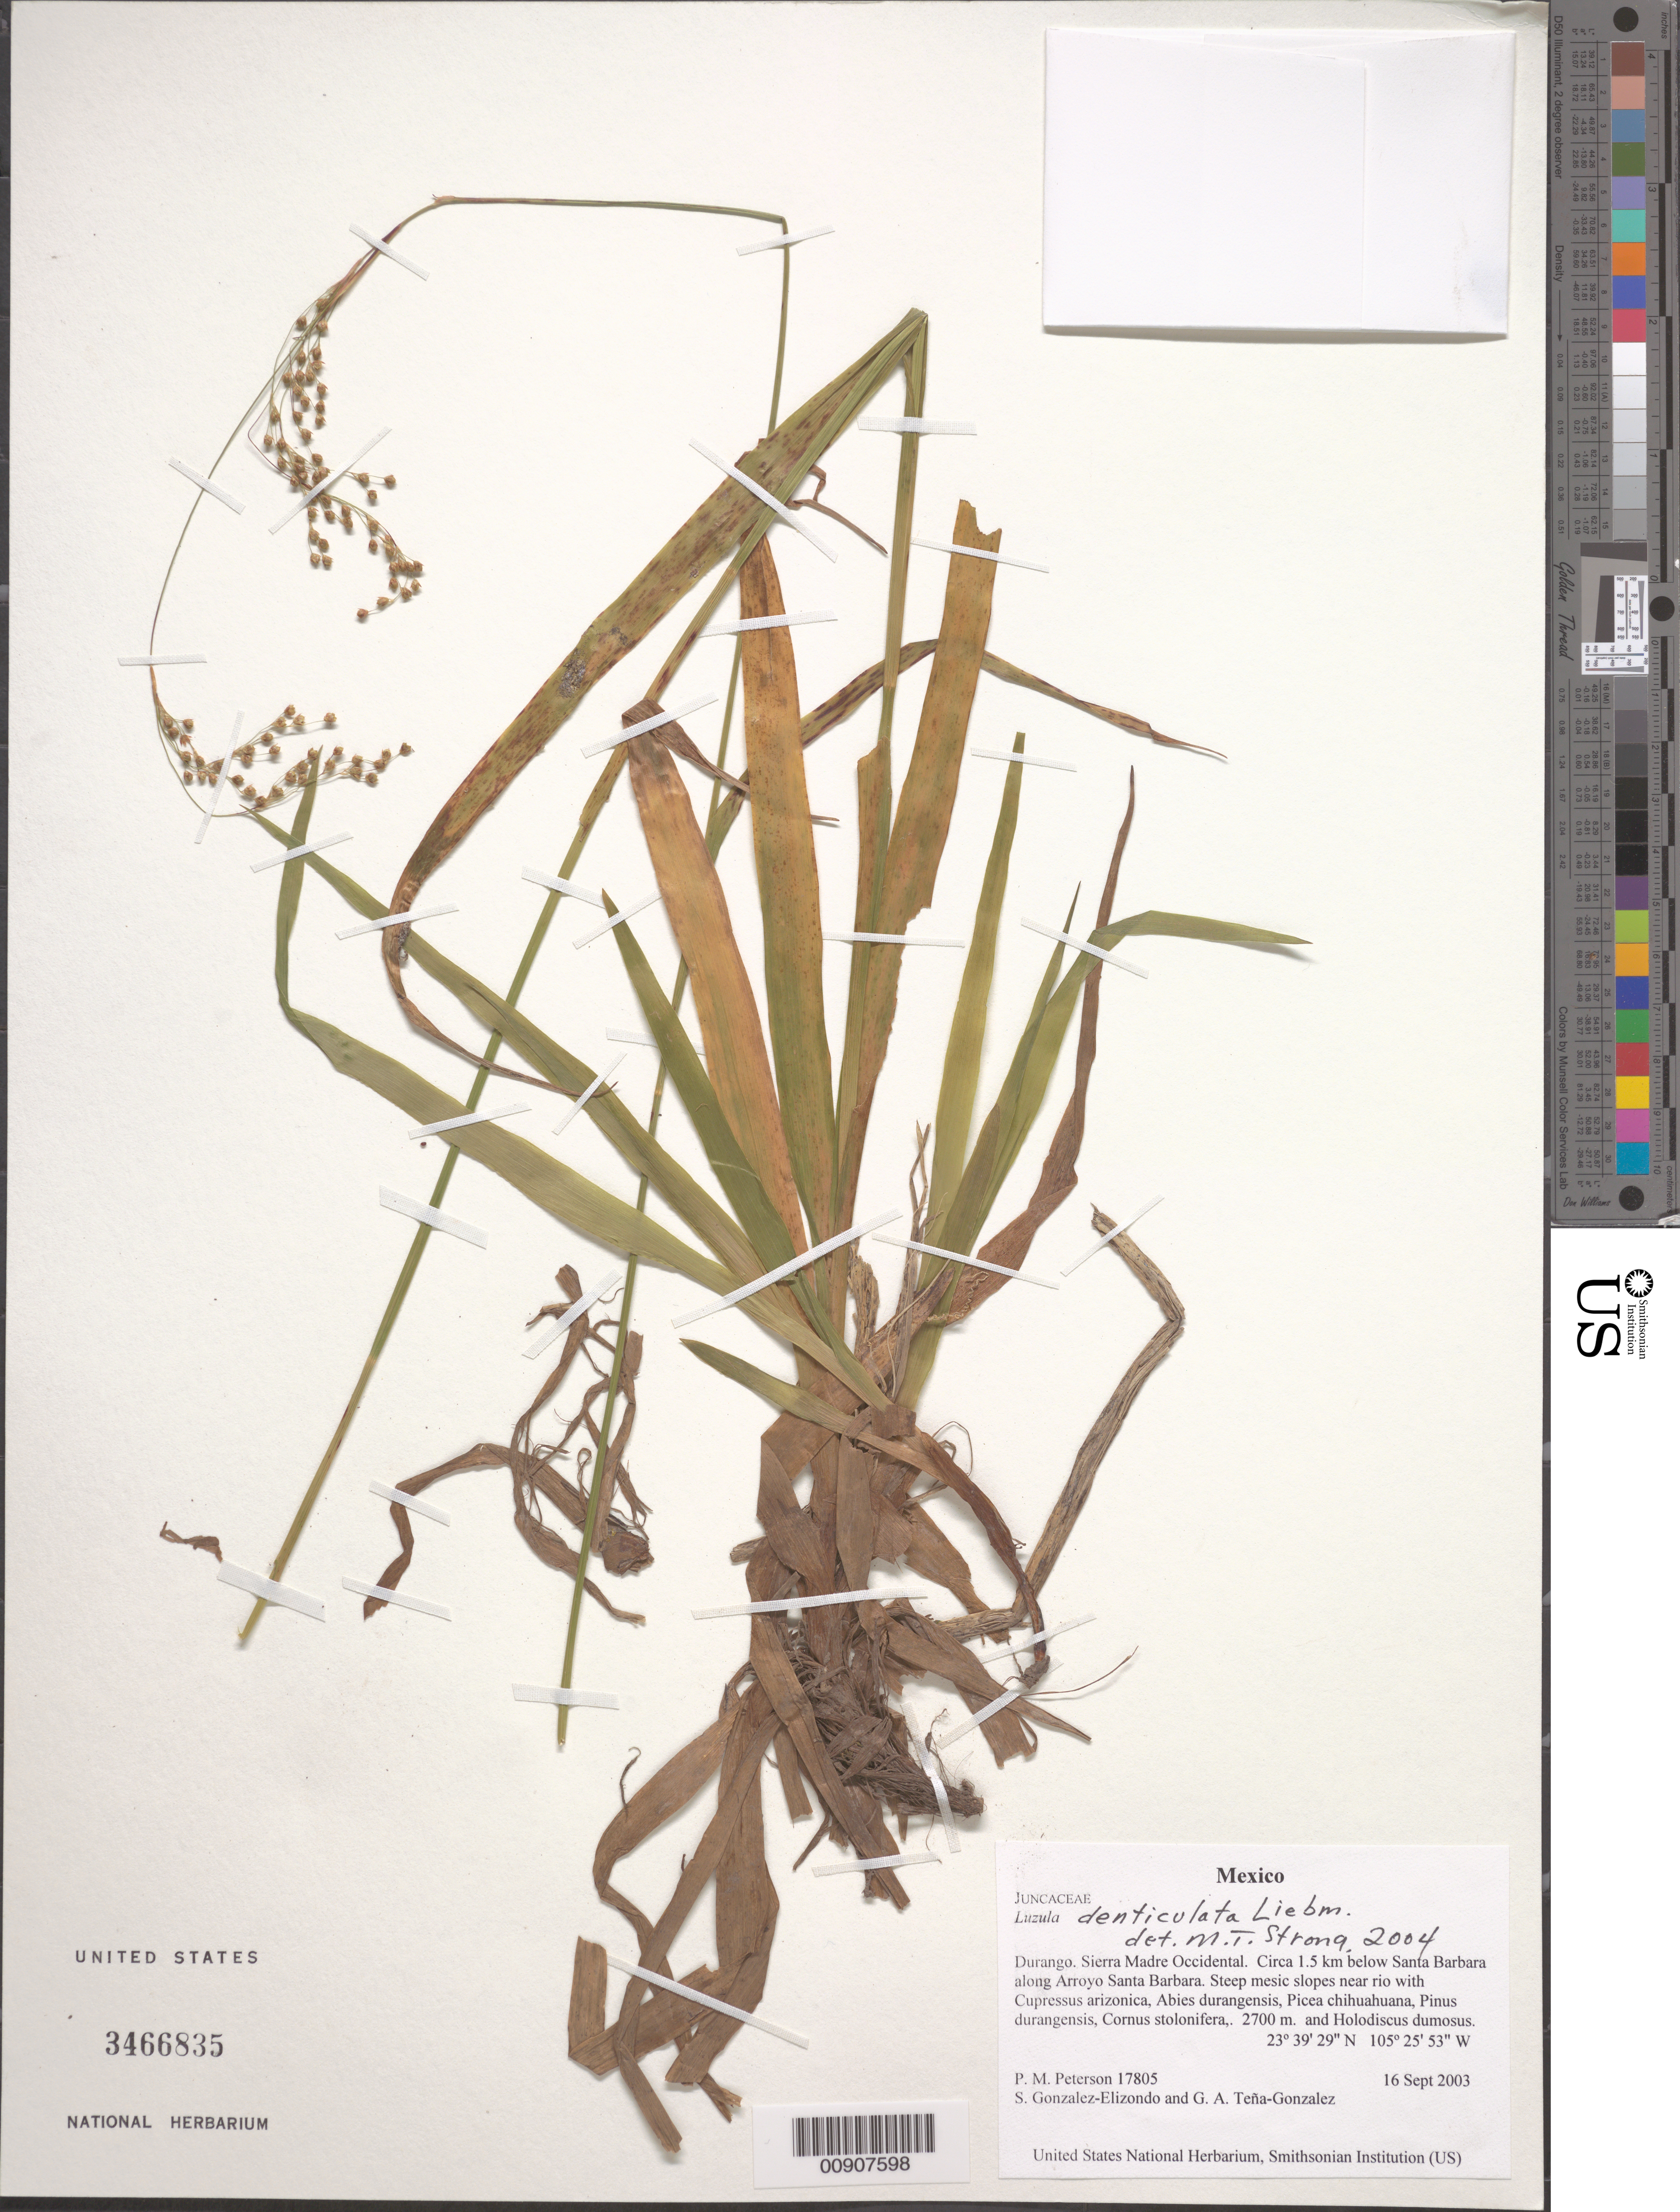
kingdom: Plantae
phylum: Tracheophyta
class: Liliopsida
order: Poales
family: Juncaceae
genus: Luzula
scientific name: Luzula denticulata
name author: Liebm.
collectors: P. M. Peterson, M. S. González-Elizondo & G. Teña-Gonzalez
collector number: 17805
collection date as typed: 16 Sep 2003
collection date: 2003-09-16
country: Mexico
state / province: Durango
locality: Durango. Sierra Madre Occidental. Circa 1.5 km below Santa Barbara along Arroyo Santa Barbara.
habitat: Steep mesic slopes near ríi with Cupressus arizonica, Abies durangensis, Picea chihuahuana, Pinus durangensis, Cornus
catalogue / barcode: US 3466835